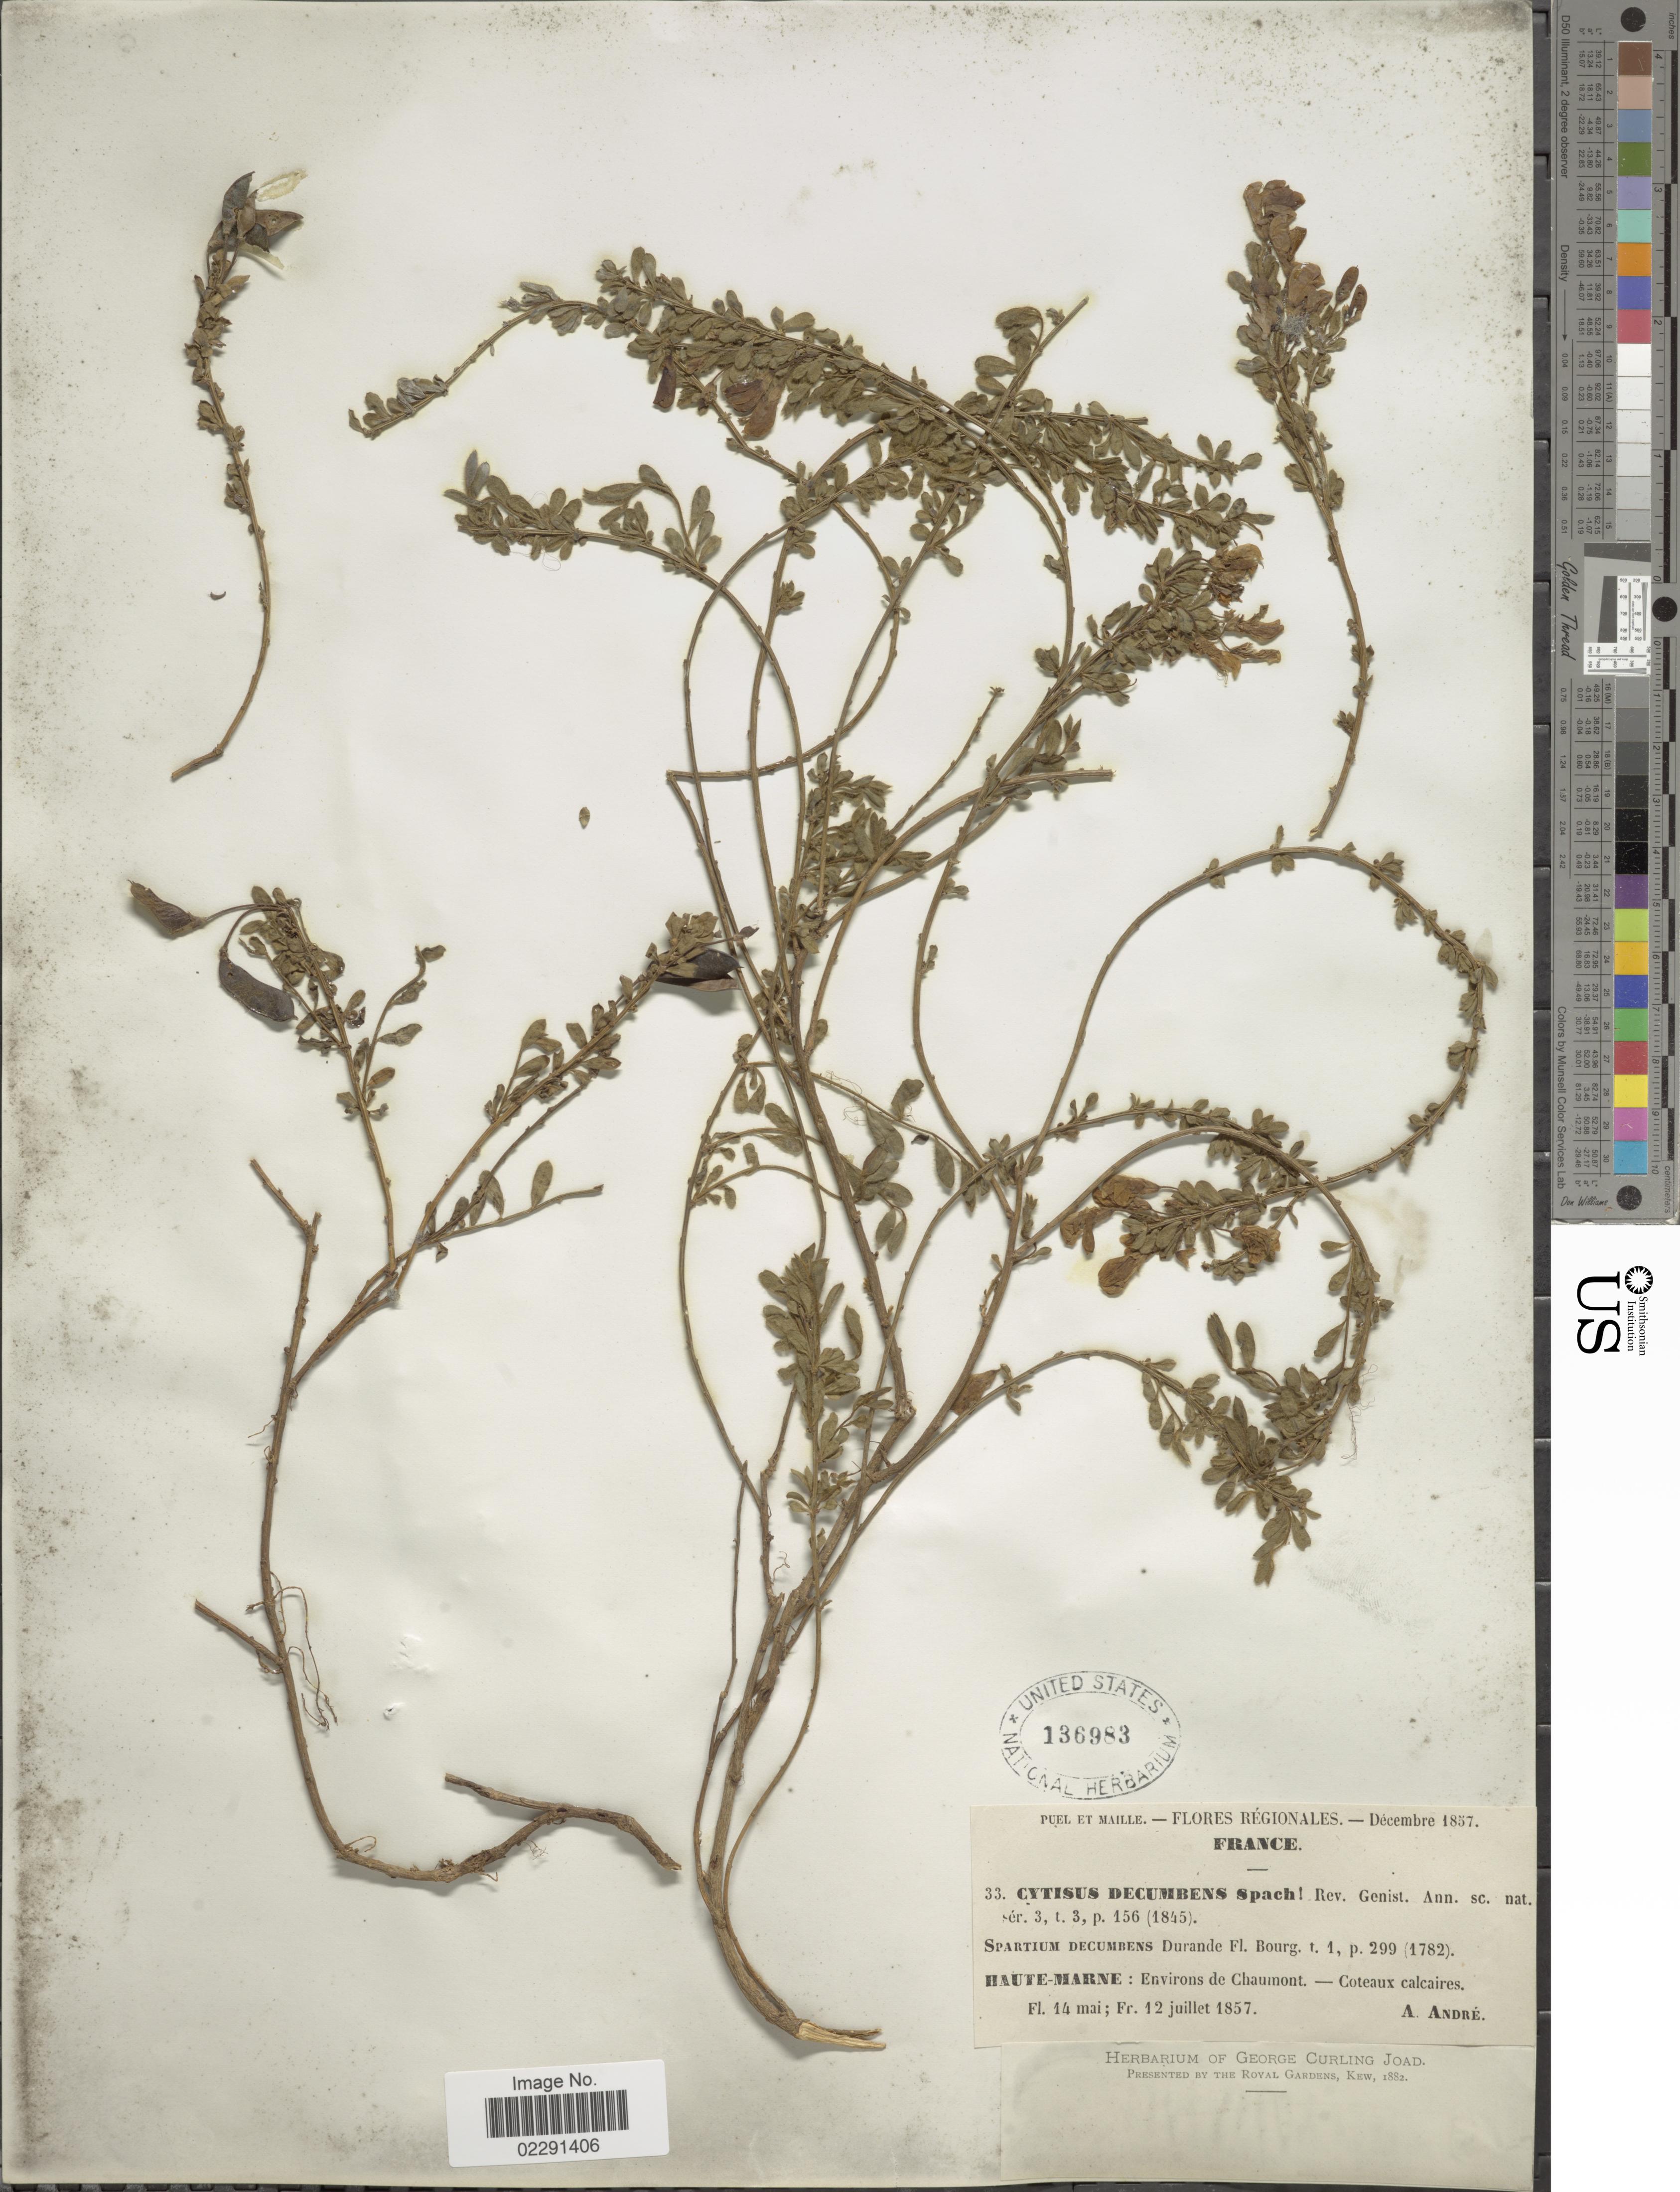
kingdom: Plantae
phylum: Tracheophyta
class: Magnoliopsida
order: Fabales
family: Fabaceae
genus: Cytisus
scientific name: Cytisus decumbens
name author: (Durande) Spach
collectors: A. André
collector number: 33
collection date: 1857-05-14/1857-07-12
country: France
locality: Flores Regionales, Haute-Marne: environs de Chaumont.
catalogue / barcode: US 136983